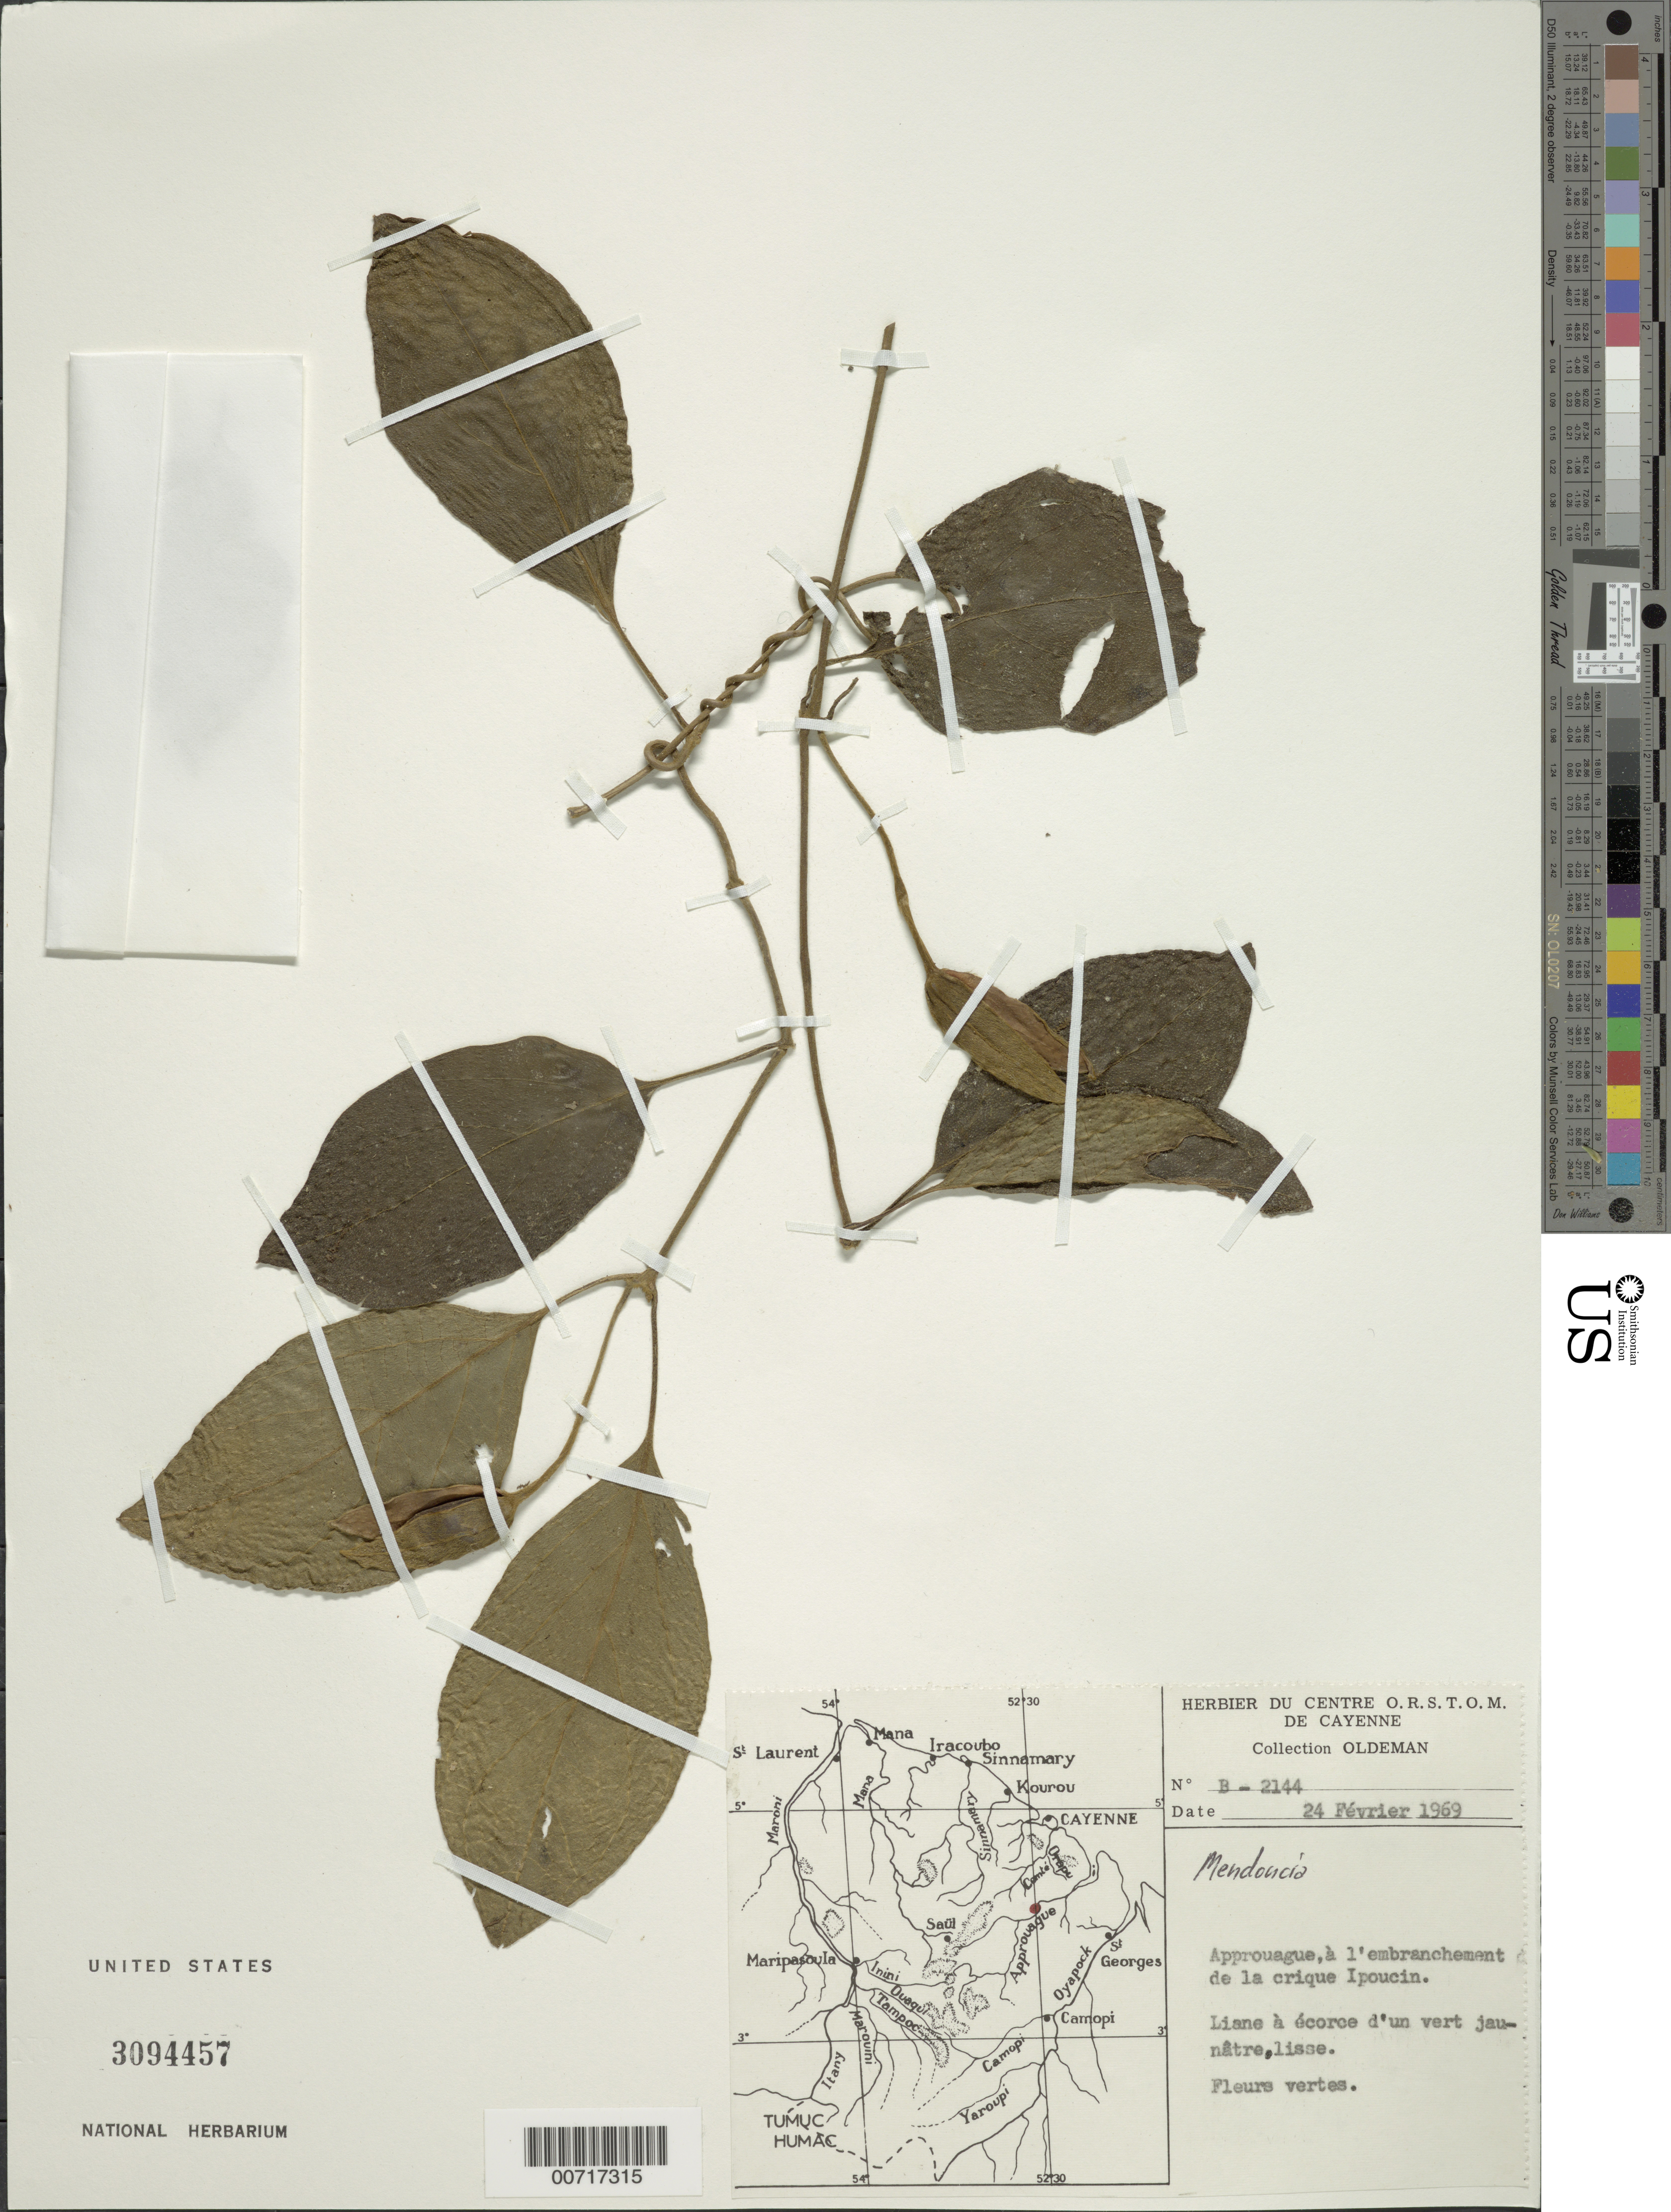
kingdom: Plantae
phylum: Tracheophyta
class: Magnoliopsida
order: Lamiales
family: Acanthaceae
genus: Mendoncia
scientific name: Mendoncia sp.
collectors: R. Oldeman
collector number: B 2144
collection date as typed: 24-Feb-69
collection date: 1969-02-24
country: French Guiana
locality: Approuague, à l'embranchement de la Crique Ipoucin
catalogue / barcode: US 3094457